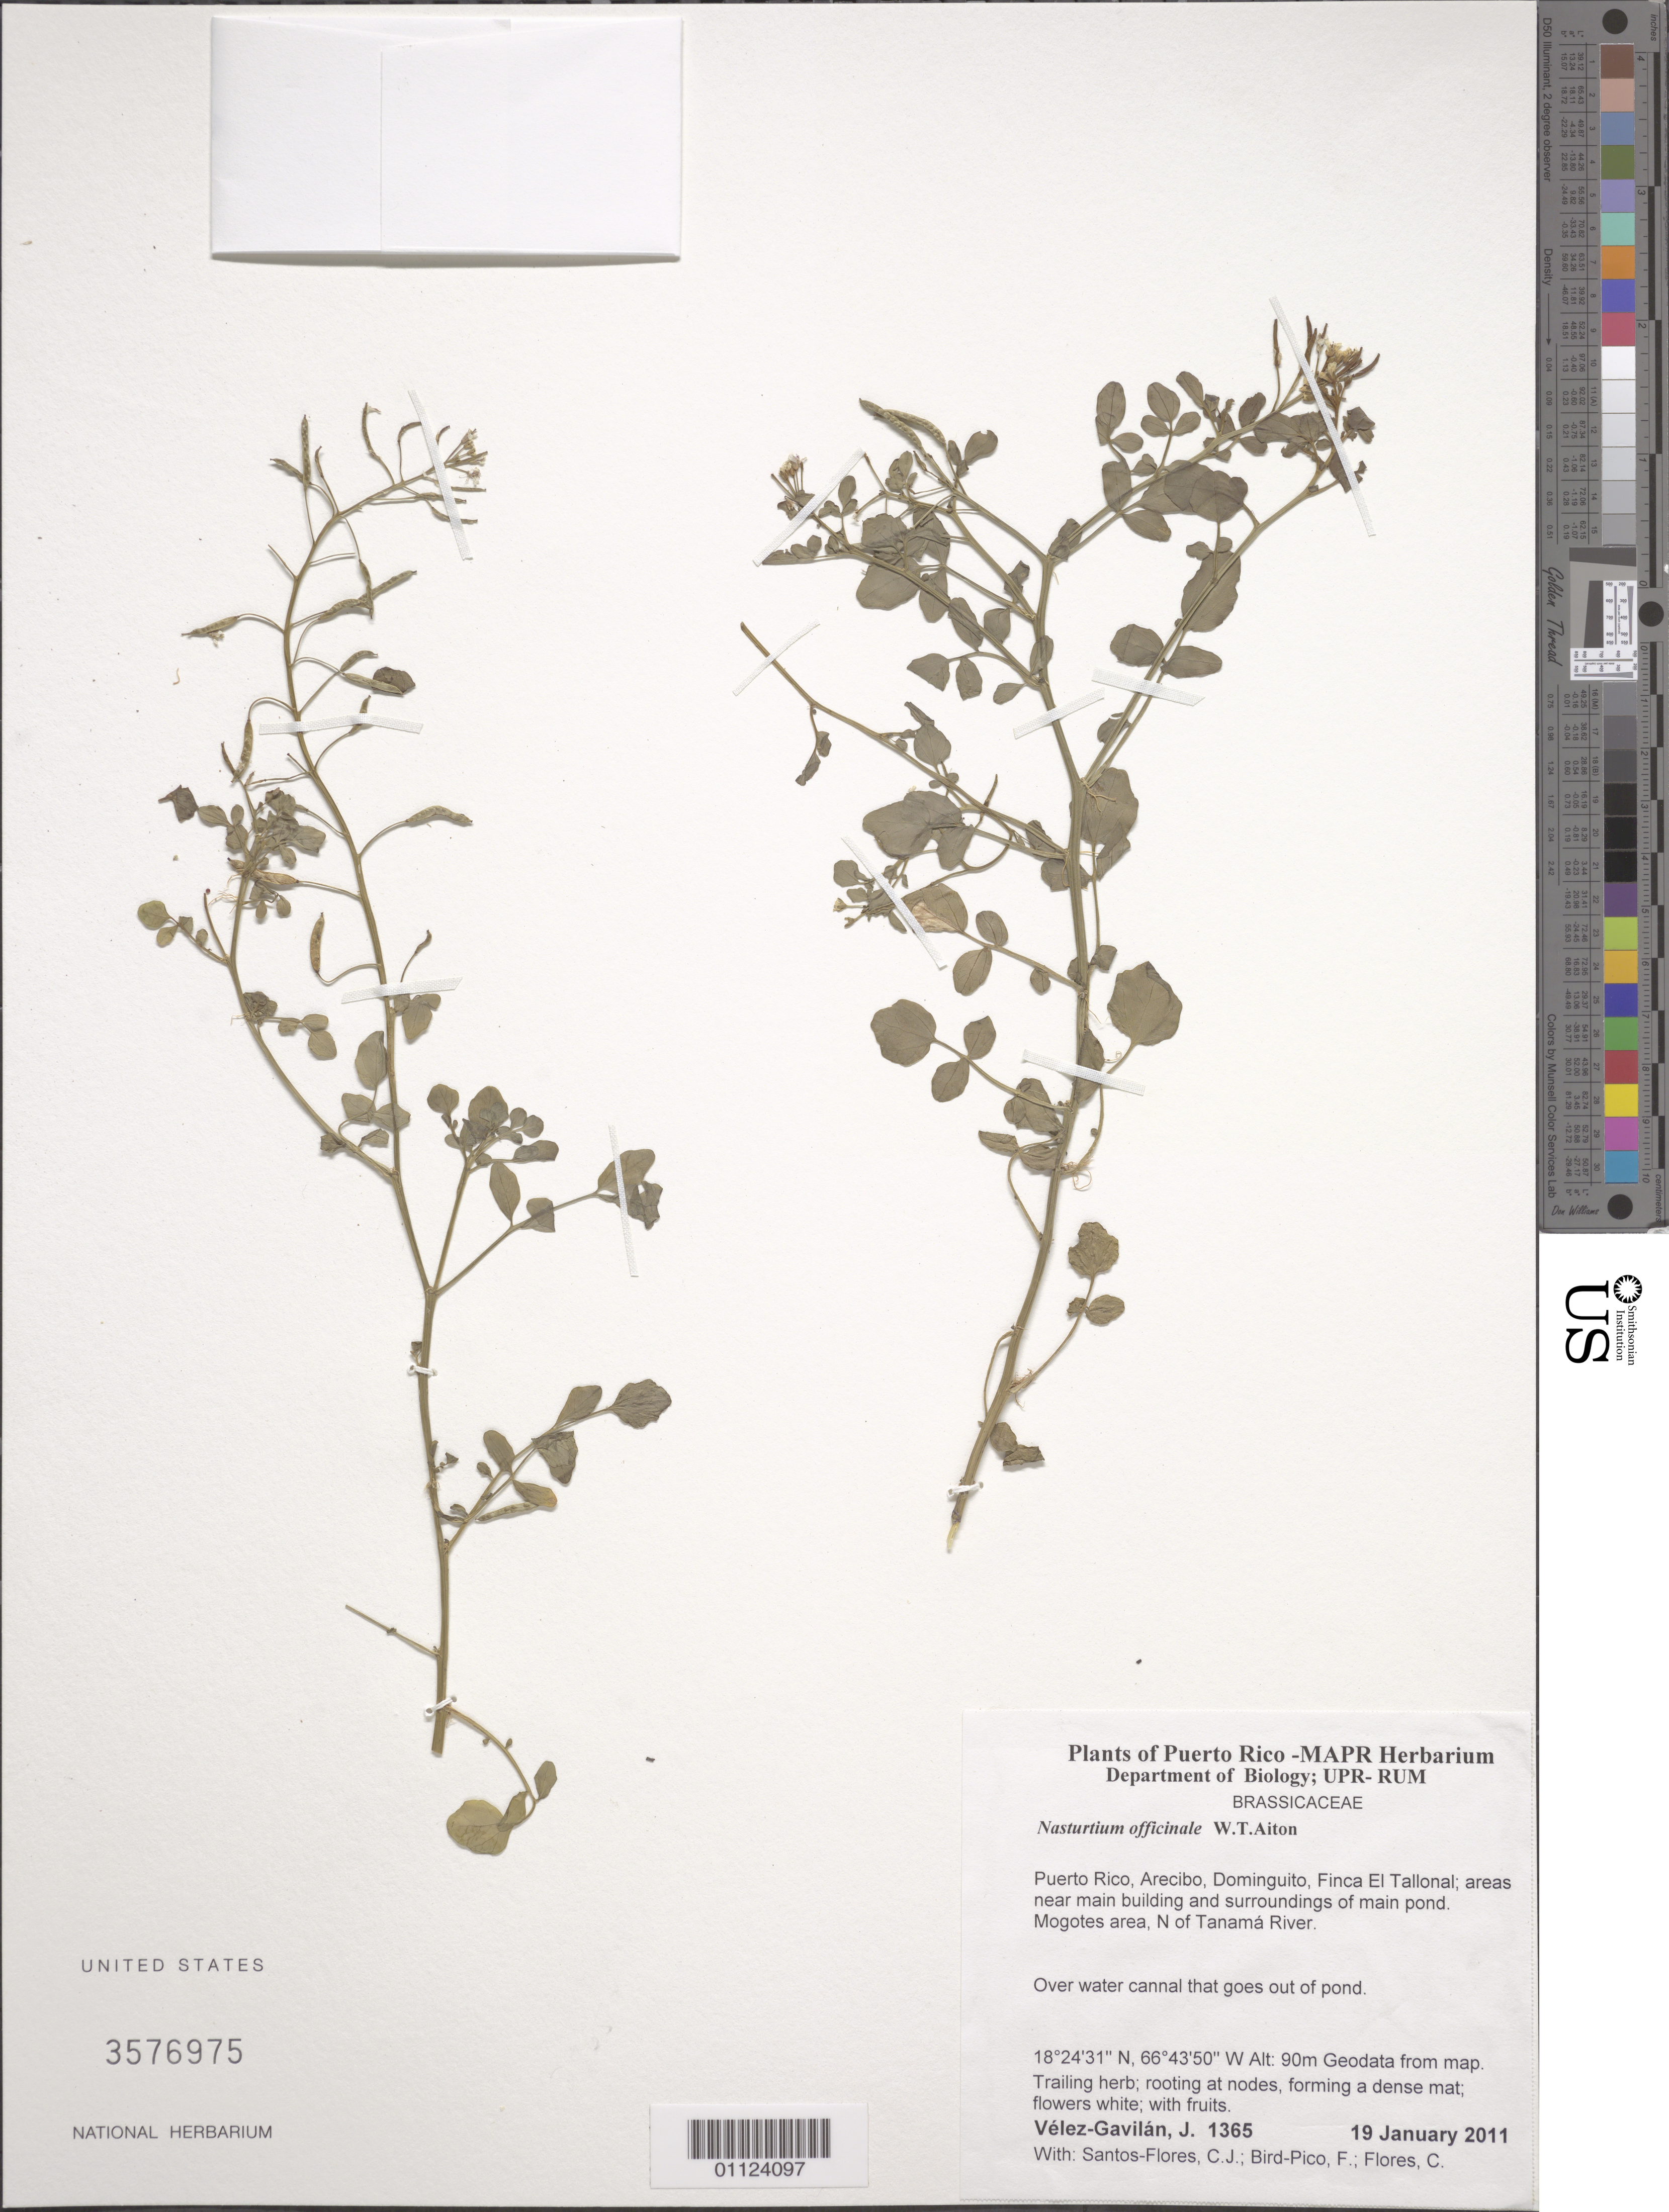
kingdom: Plantae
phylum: Tracheophyta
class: Magnoliopsida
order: Brassicales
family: Brassicaceae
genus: Nasturtium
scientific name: Nasturtium officinale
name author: R. Br.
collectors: J. Vélez-Gavilán, C. Santos-Flores, F. Bird-Pico & C. Flores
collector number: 1365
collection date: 2011-01-19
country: Puerto Rico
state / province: Arecibo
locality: Dominguito, Finca El Tallonal; areas near main building and surroundings of main pond. Mogote area N of Tanamá River.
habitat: Over water canal that goes out of pond.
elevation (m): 90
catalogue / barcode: US 3576975